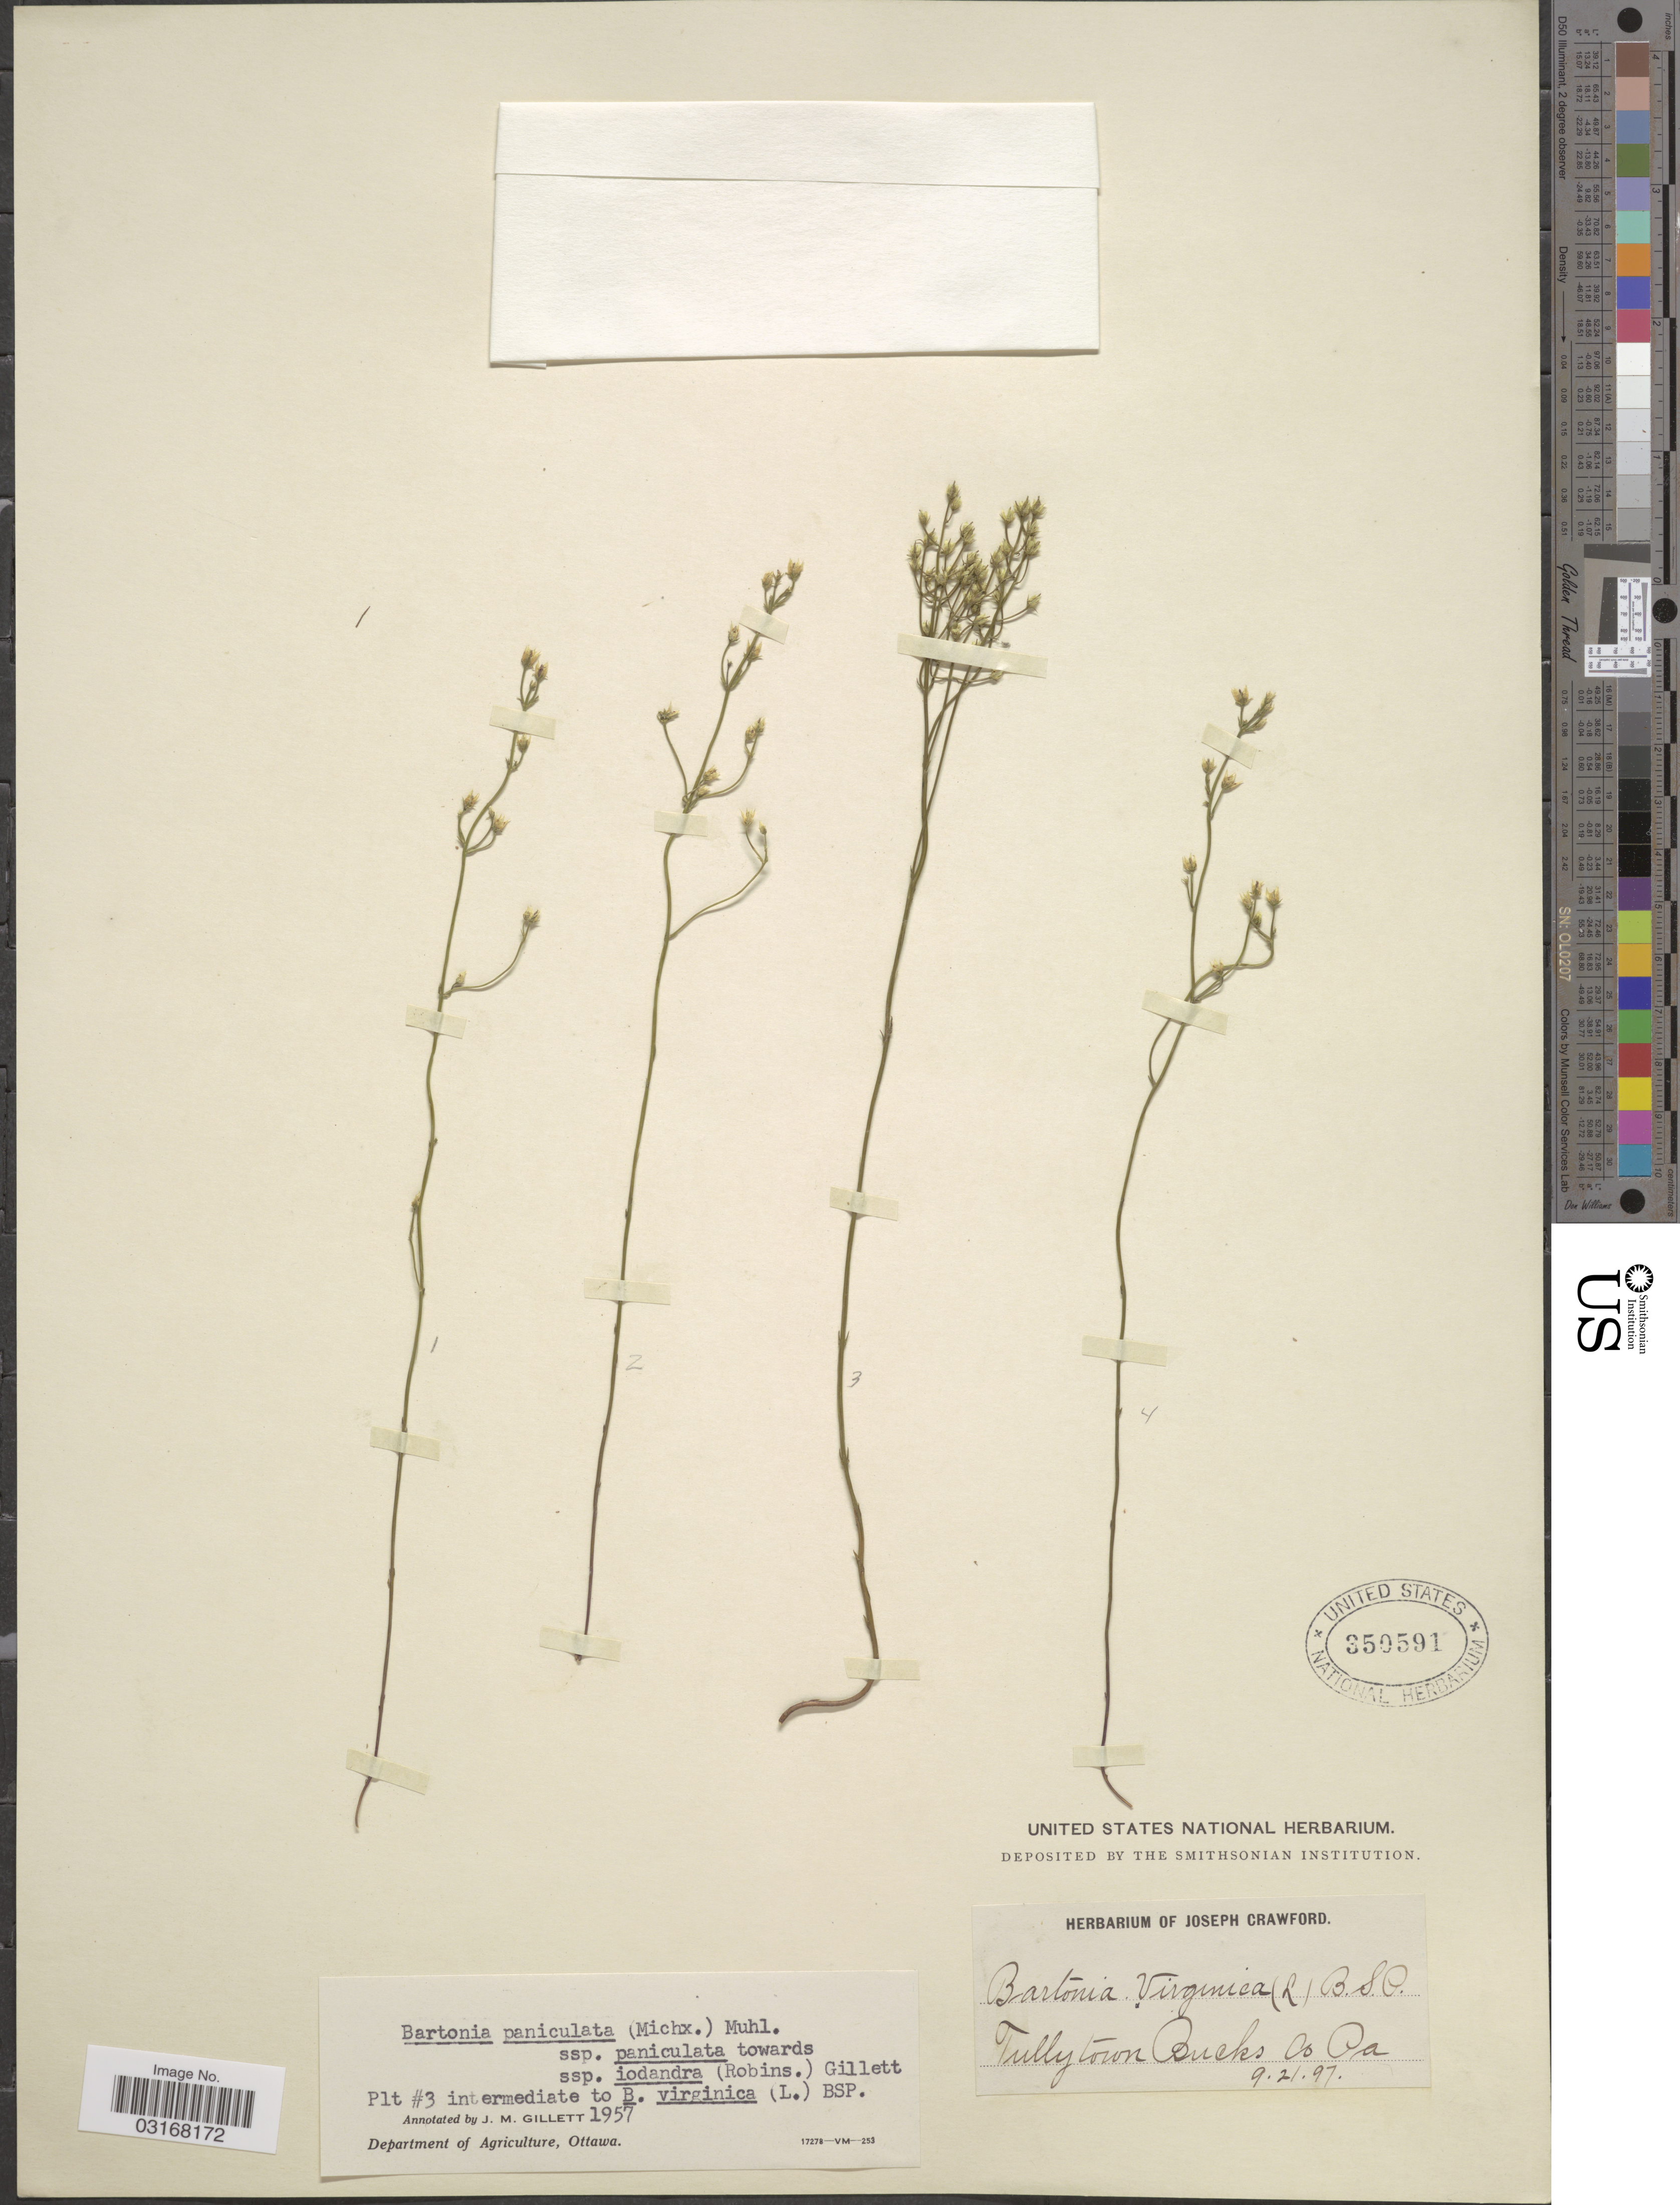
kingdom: Plantae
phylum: Tracheophyta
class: Magnoliopsida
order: Gentianales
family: Gentianaceae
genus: Bartonia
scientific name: Bartonia paniculata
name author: (Michx.) Muhl.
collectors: ex herb. Joseph Crawford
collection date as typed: Transcribed d/m/y: 21/9/97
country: United States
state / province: Pennsylvania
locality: Tullytown Bucks Co Pa.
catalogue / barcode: US 350591